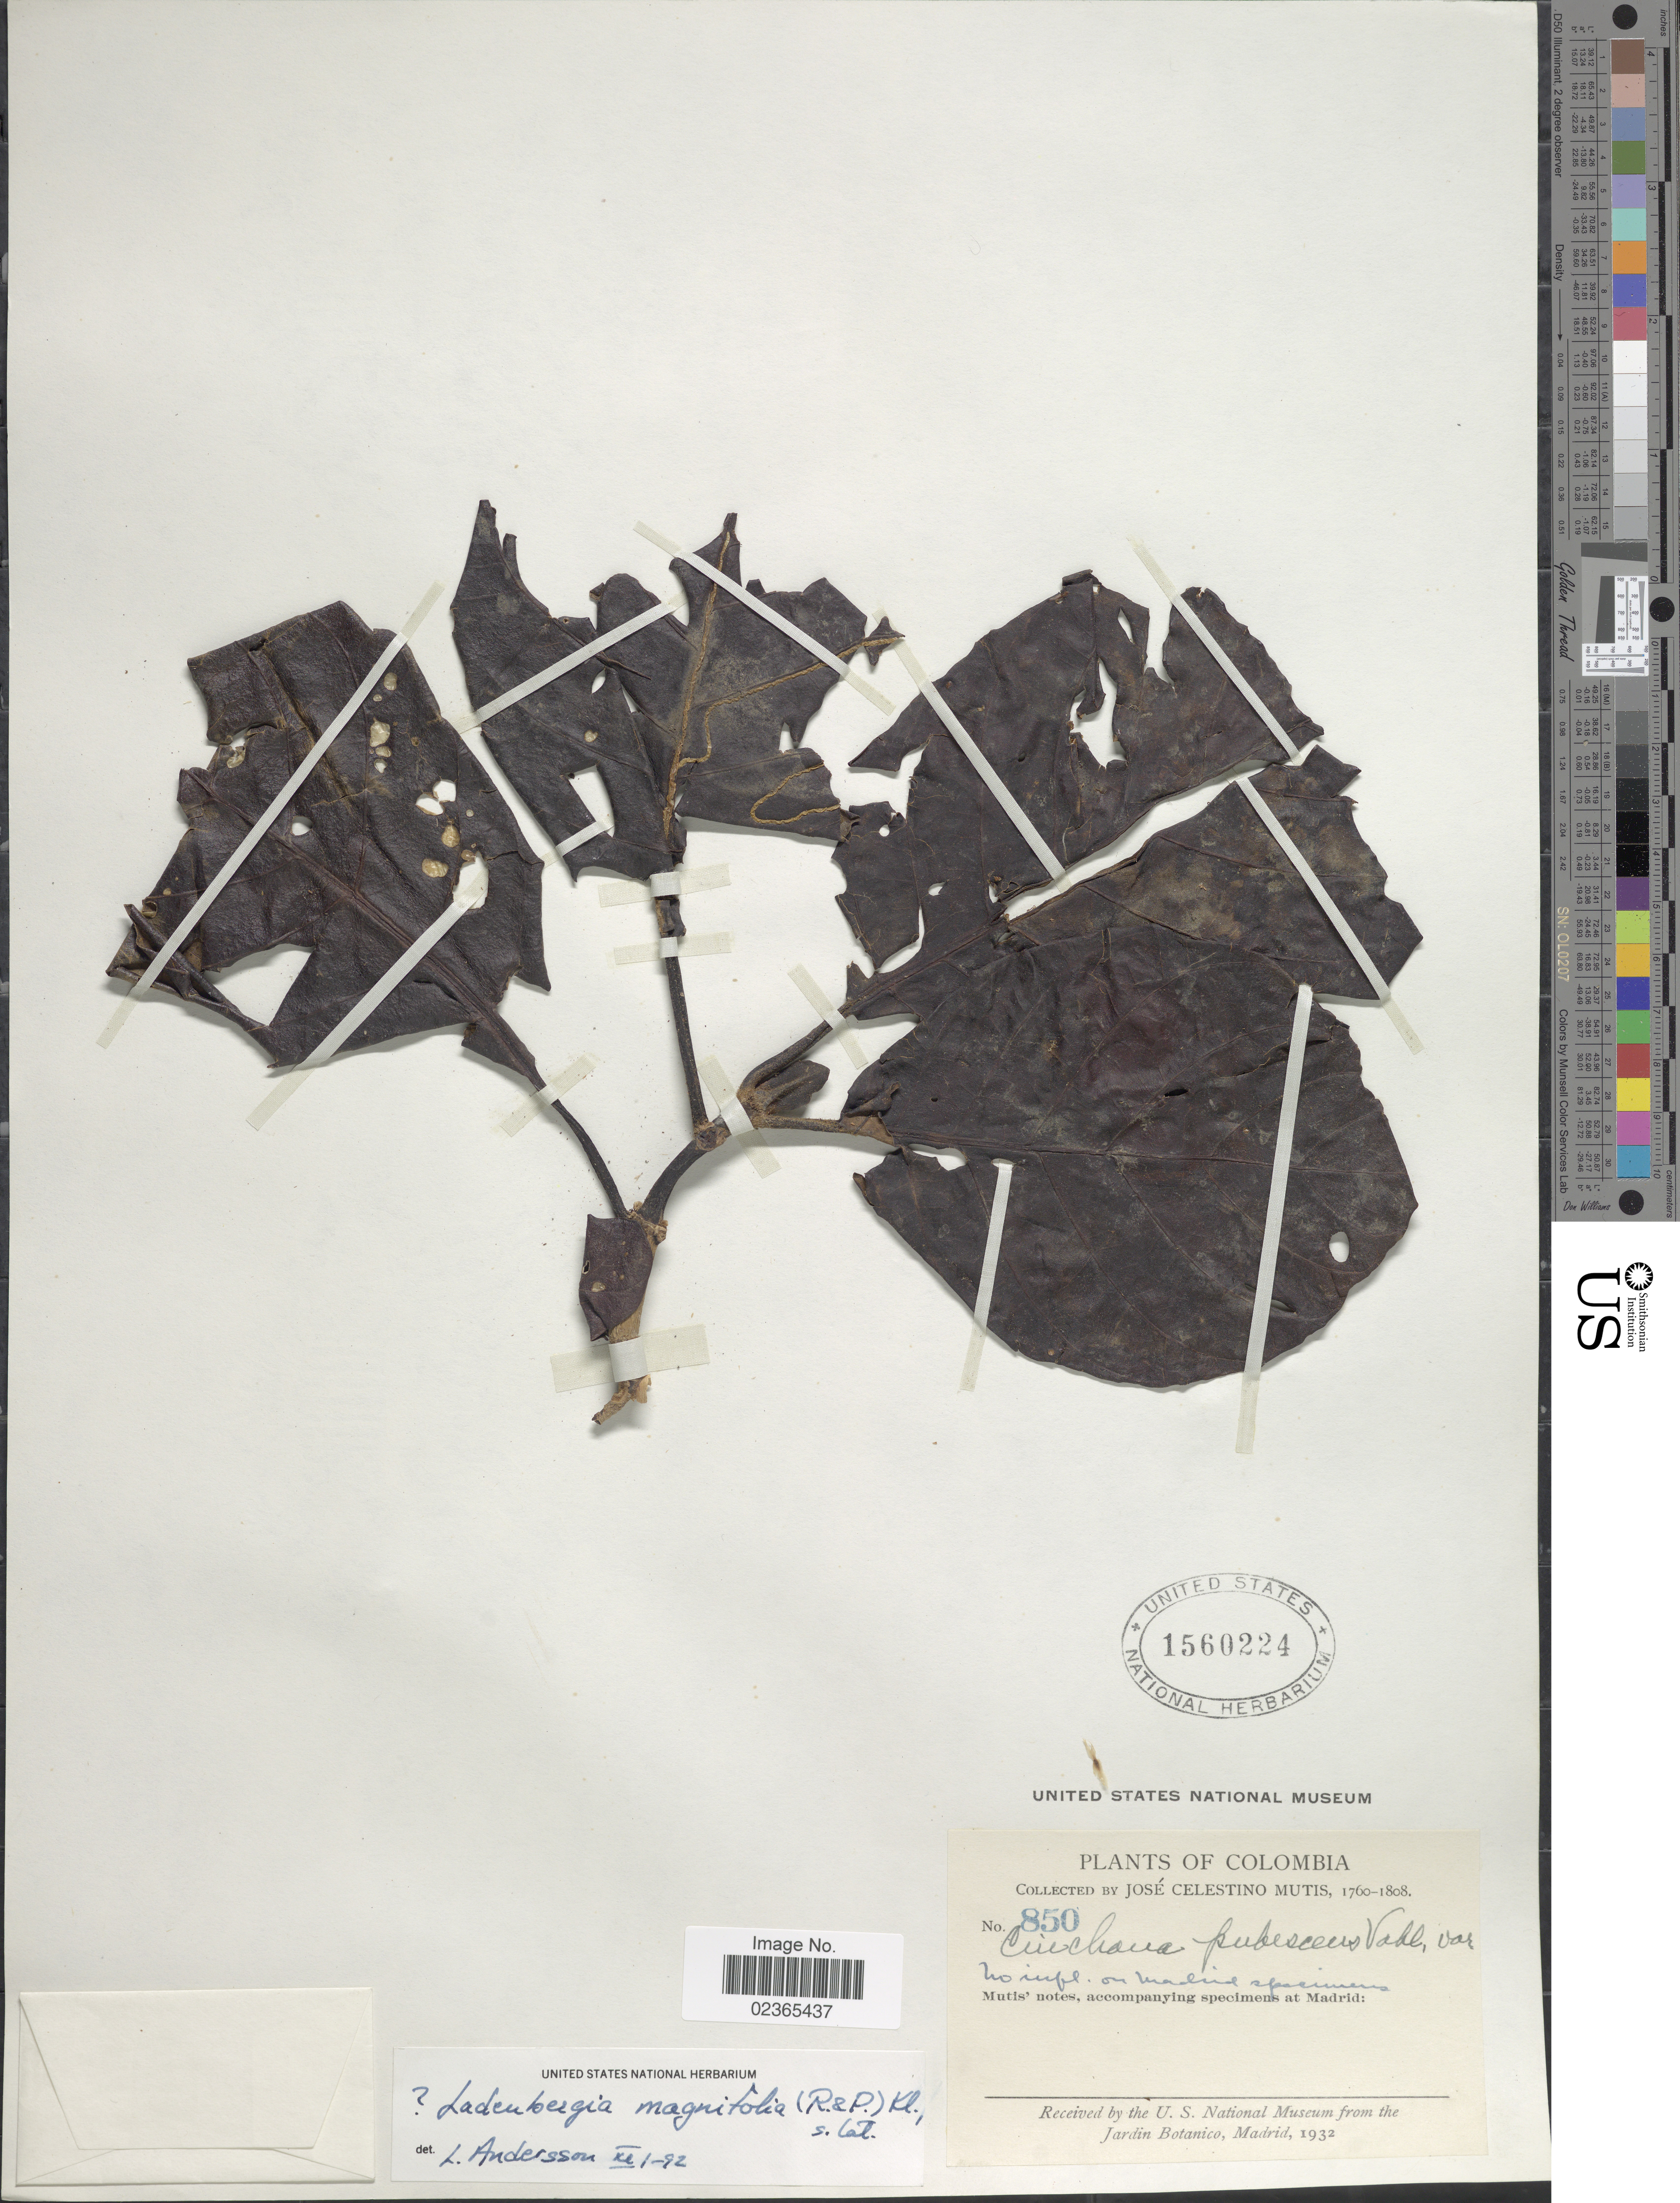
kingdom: Plantae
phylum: Tracheophyta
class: Magnoliopsida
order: Gentianales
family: Rubiaceae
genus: Ladenbergia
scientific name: Ladenbergia oblongifolia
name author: (Mutis) L. Andersson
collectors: J. C. B. Mutis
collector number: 850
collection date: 1760/1808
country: Colombia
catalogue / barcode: US 1560224